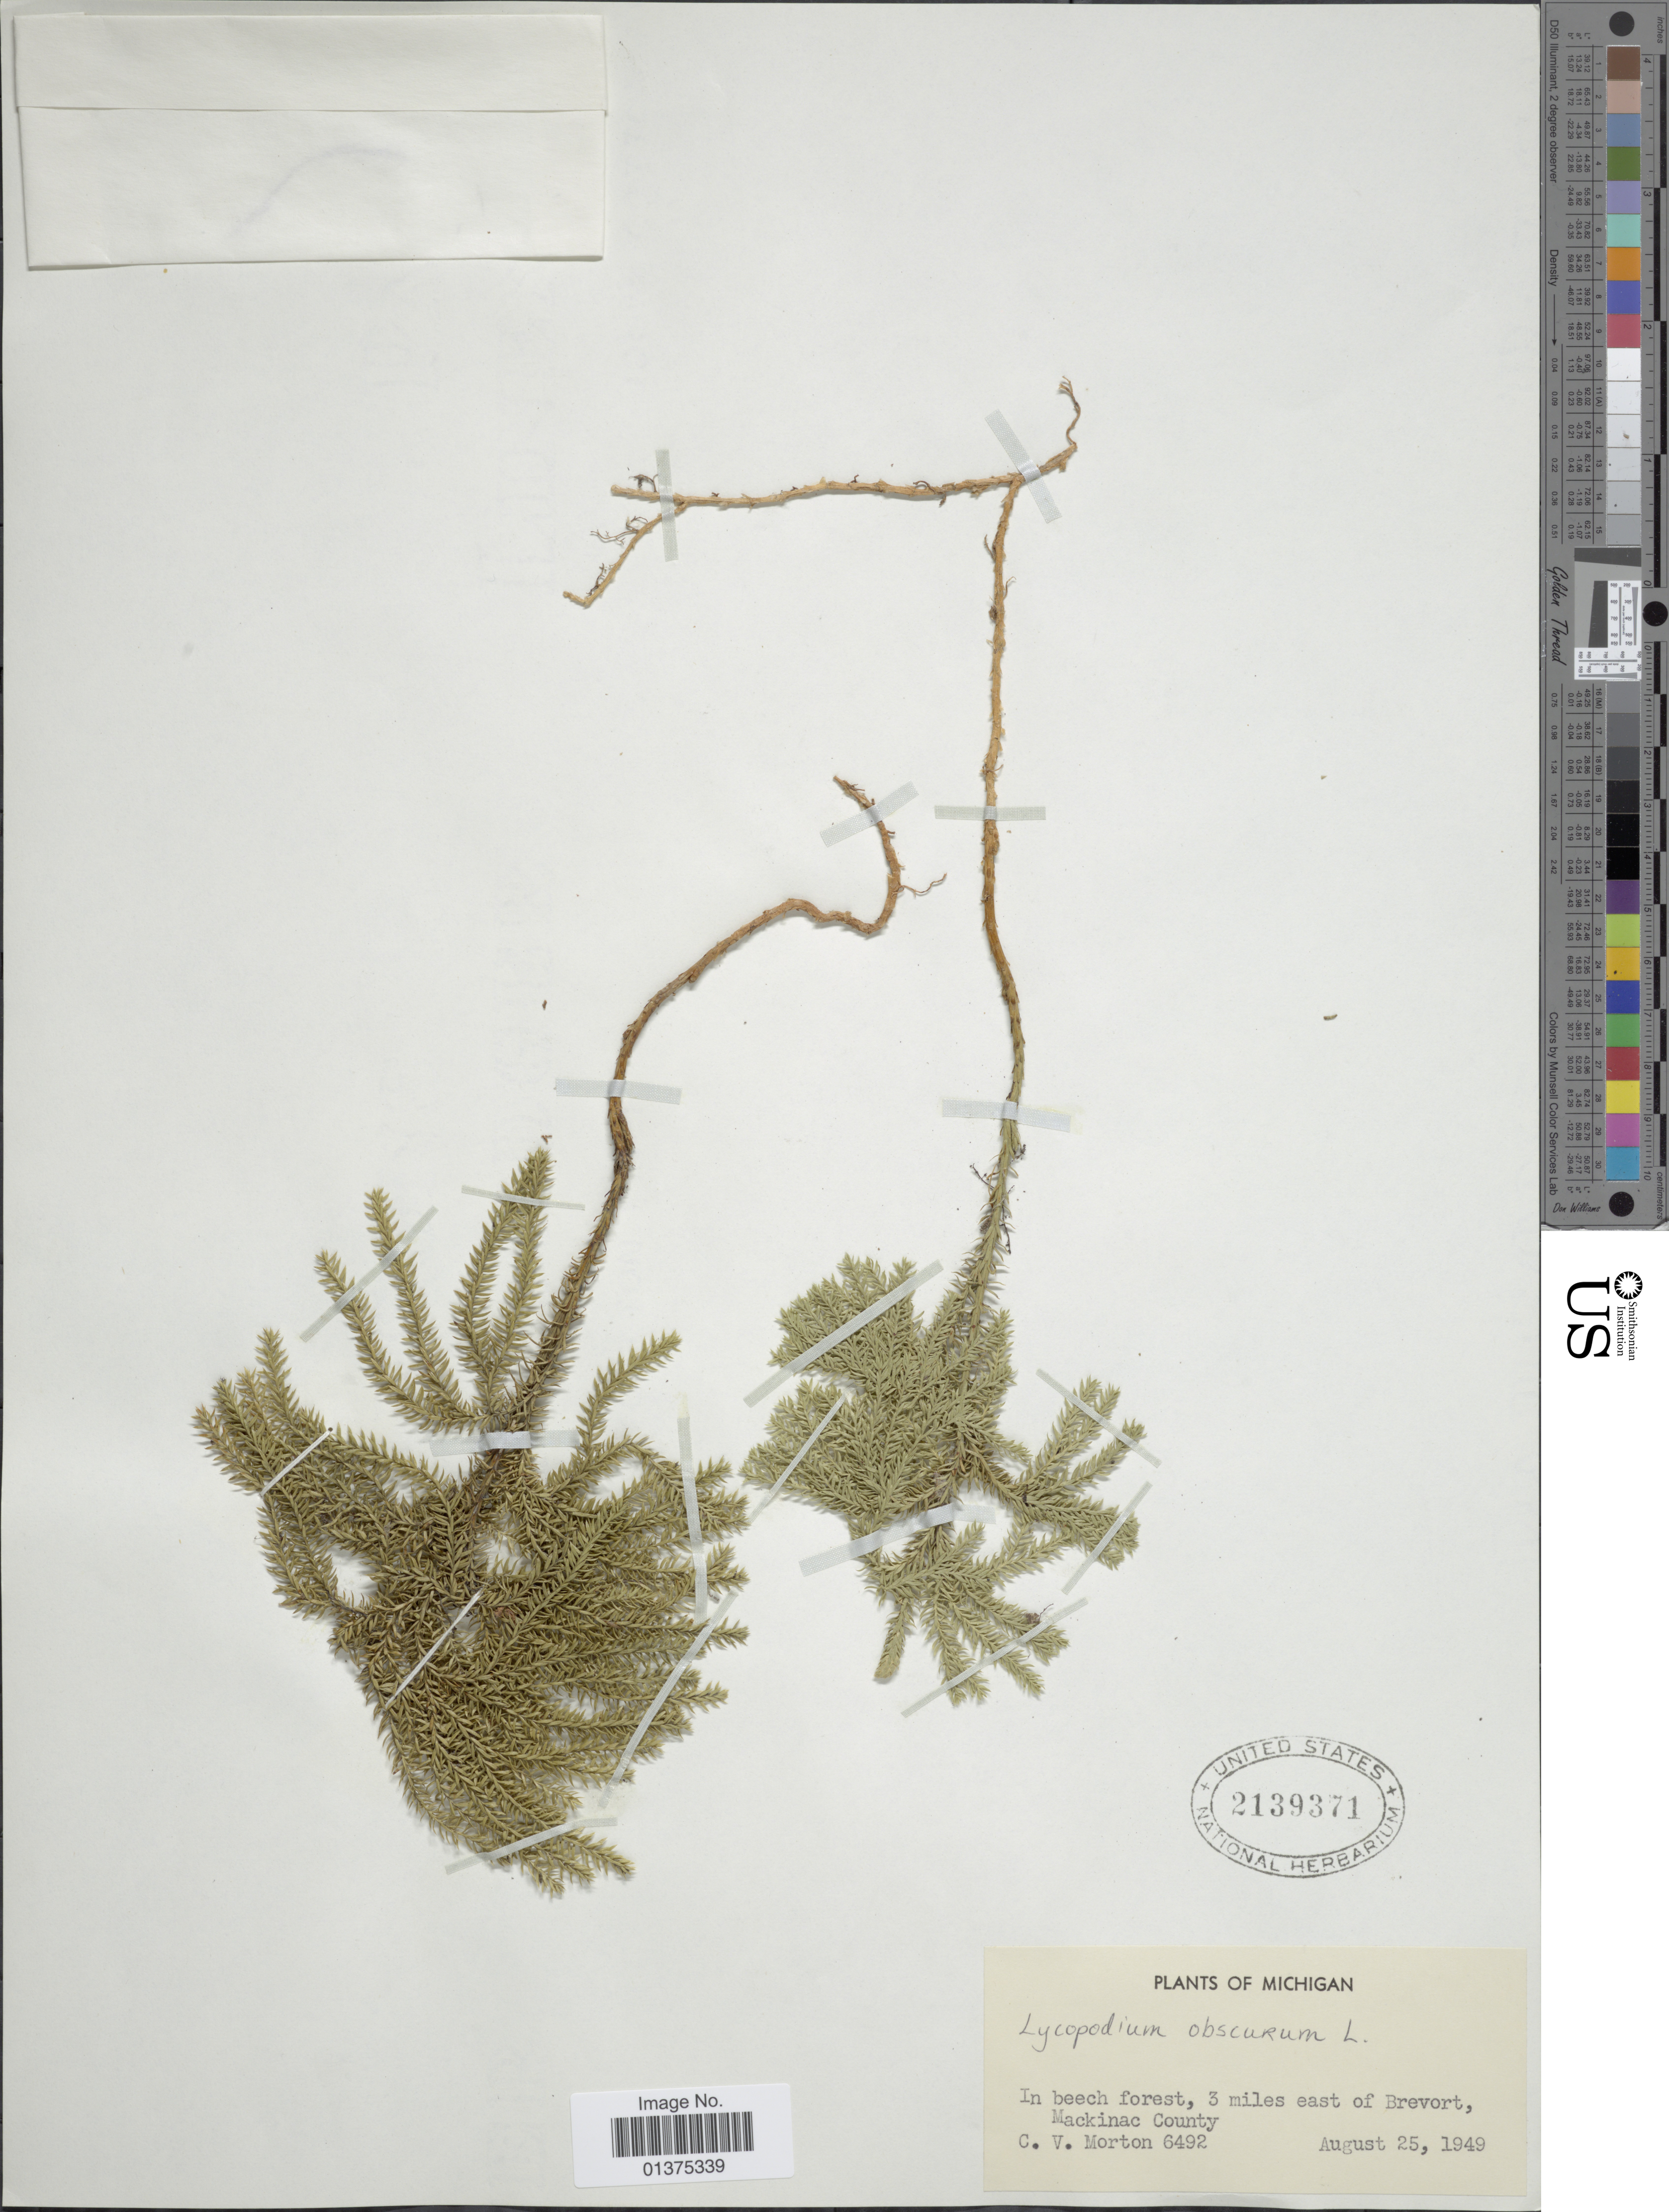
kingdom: Plantae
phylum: Tracheophyta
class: Lycopodiopsida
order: Lycopodiales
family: Lycopodiaceae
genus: Dendrolycopodium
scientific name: Dendrolycopodium obscurum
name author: (L.) A. Haines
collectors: C. V. Morton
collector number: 6492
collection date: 1949-08-25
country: United States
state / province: Michigan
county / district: Mackinac Co.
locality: In beech forest, 3 miles east of Brevort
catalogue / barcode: US 2139371